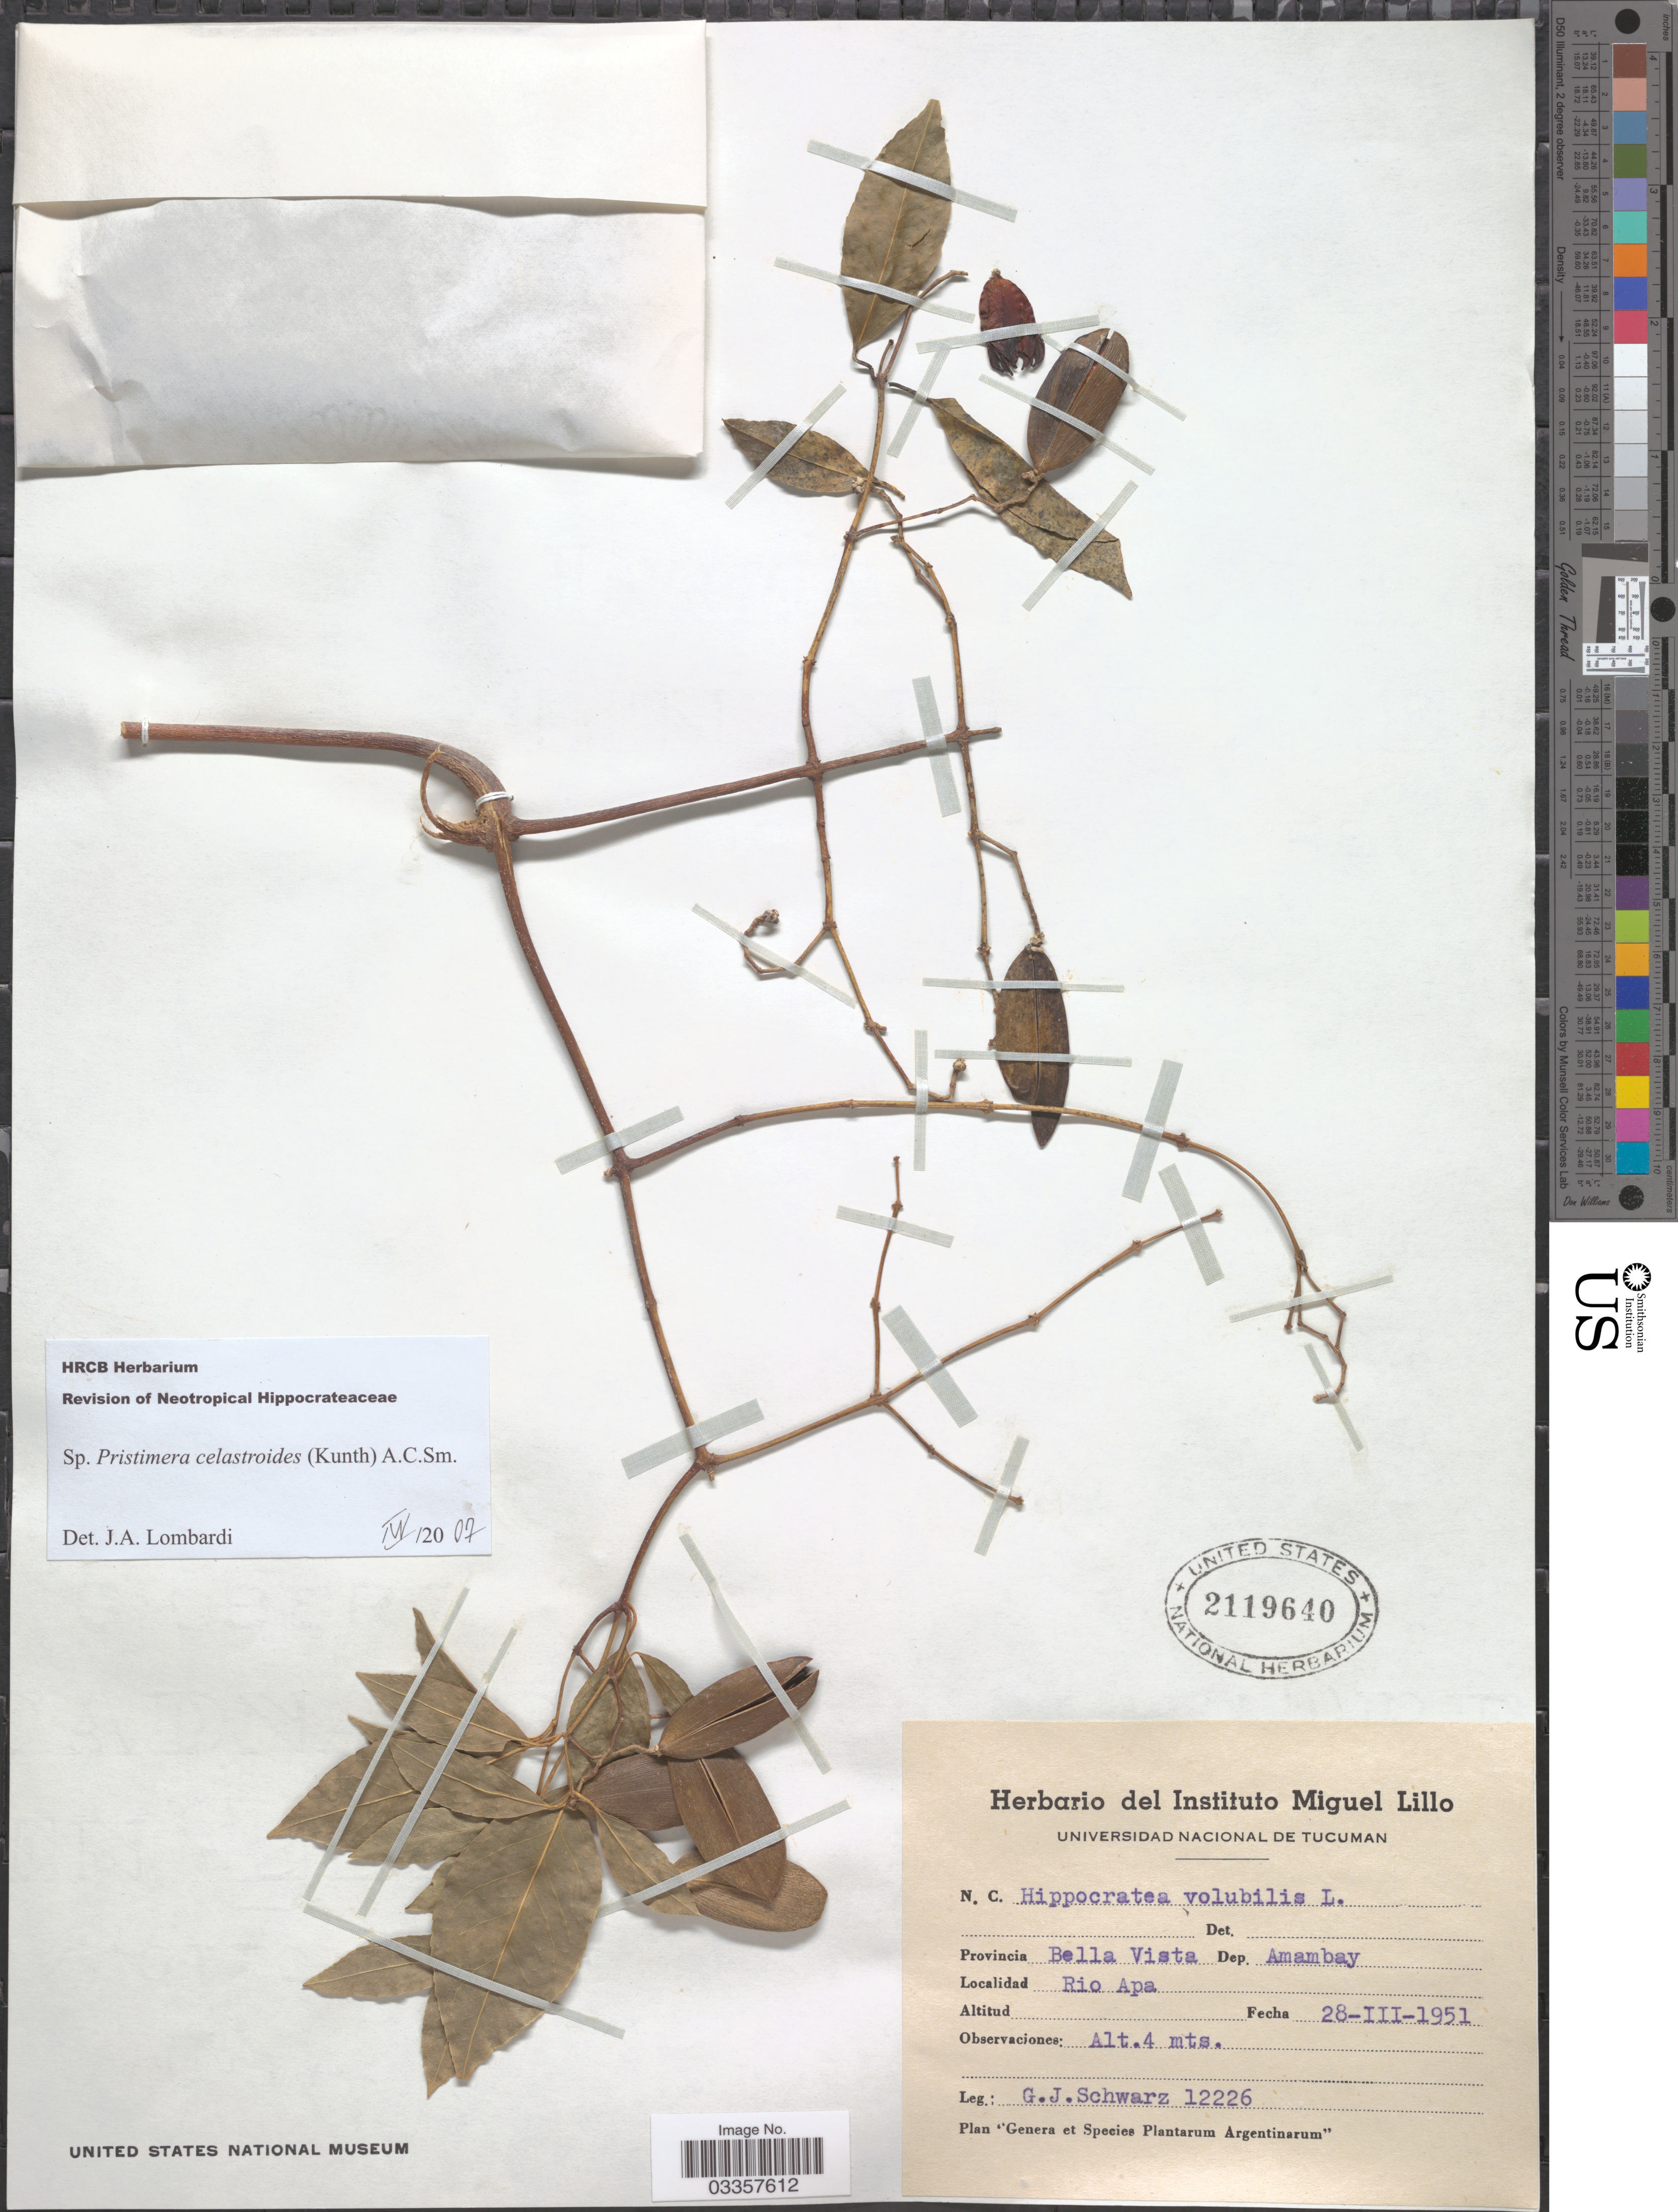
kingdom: Plantae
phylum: Tracheophyta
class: Magnoliopsida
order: Celastrales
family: Celastraceae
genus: Pristimera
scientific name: Pristimera celastroides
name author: (Kunth) A.C. Sm.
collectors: G. J. Schwarz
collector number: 12226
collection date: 1951-03-28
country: Paraguay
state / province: Amambay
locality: Provincia Bella Vista, Dep. Amambay. Rio Apa.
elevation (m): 4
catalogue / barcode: US 2119640